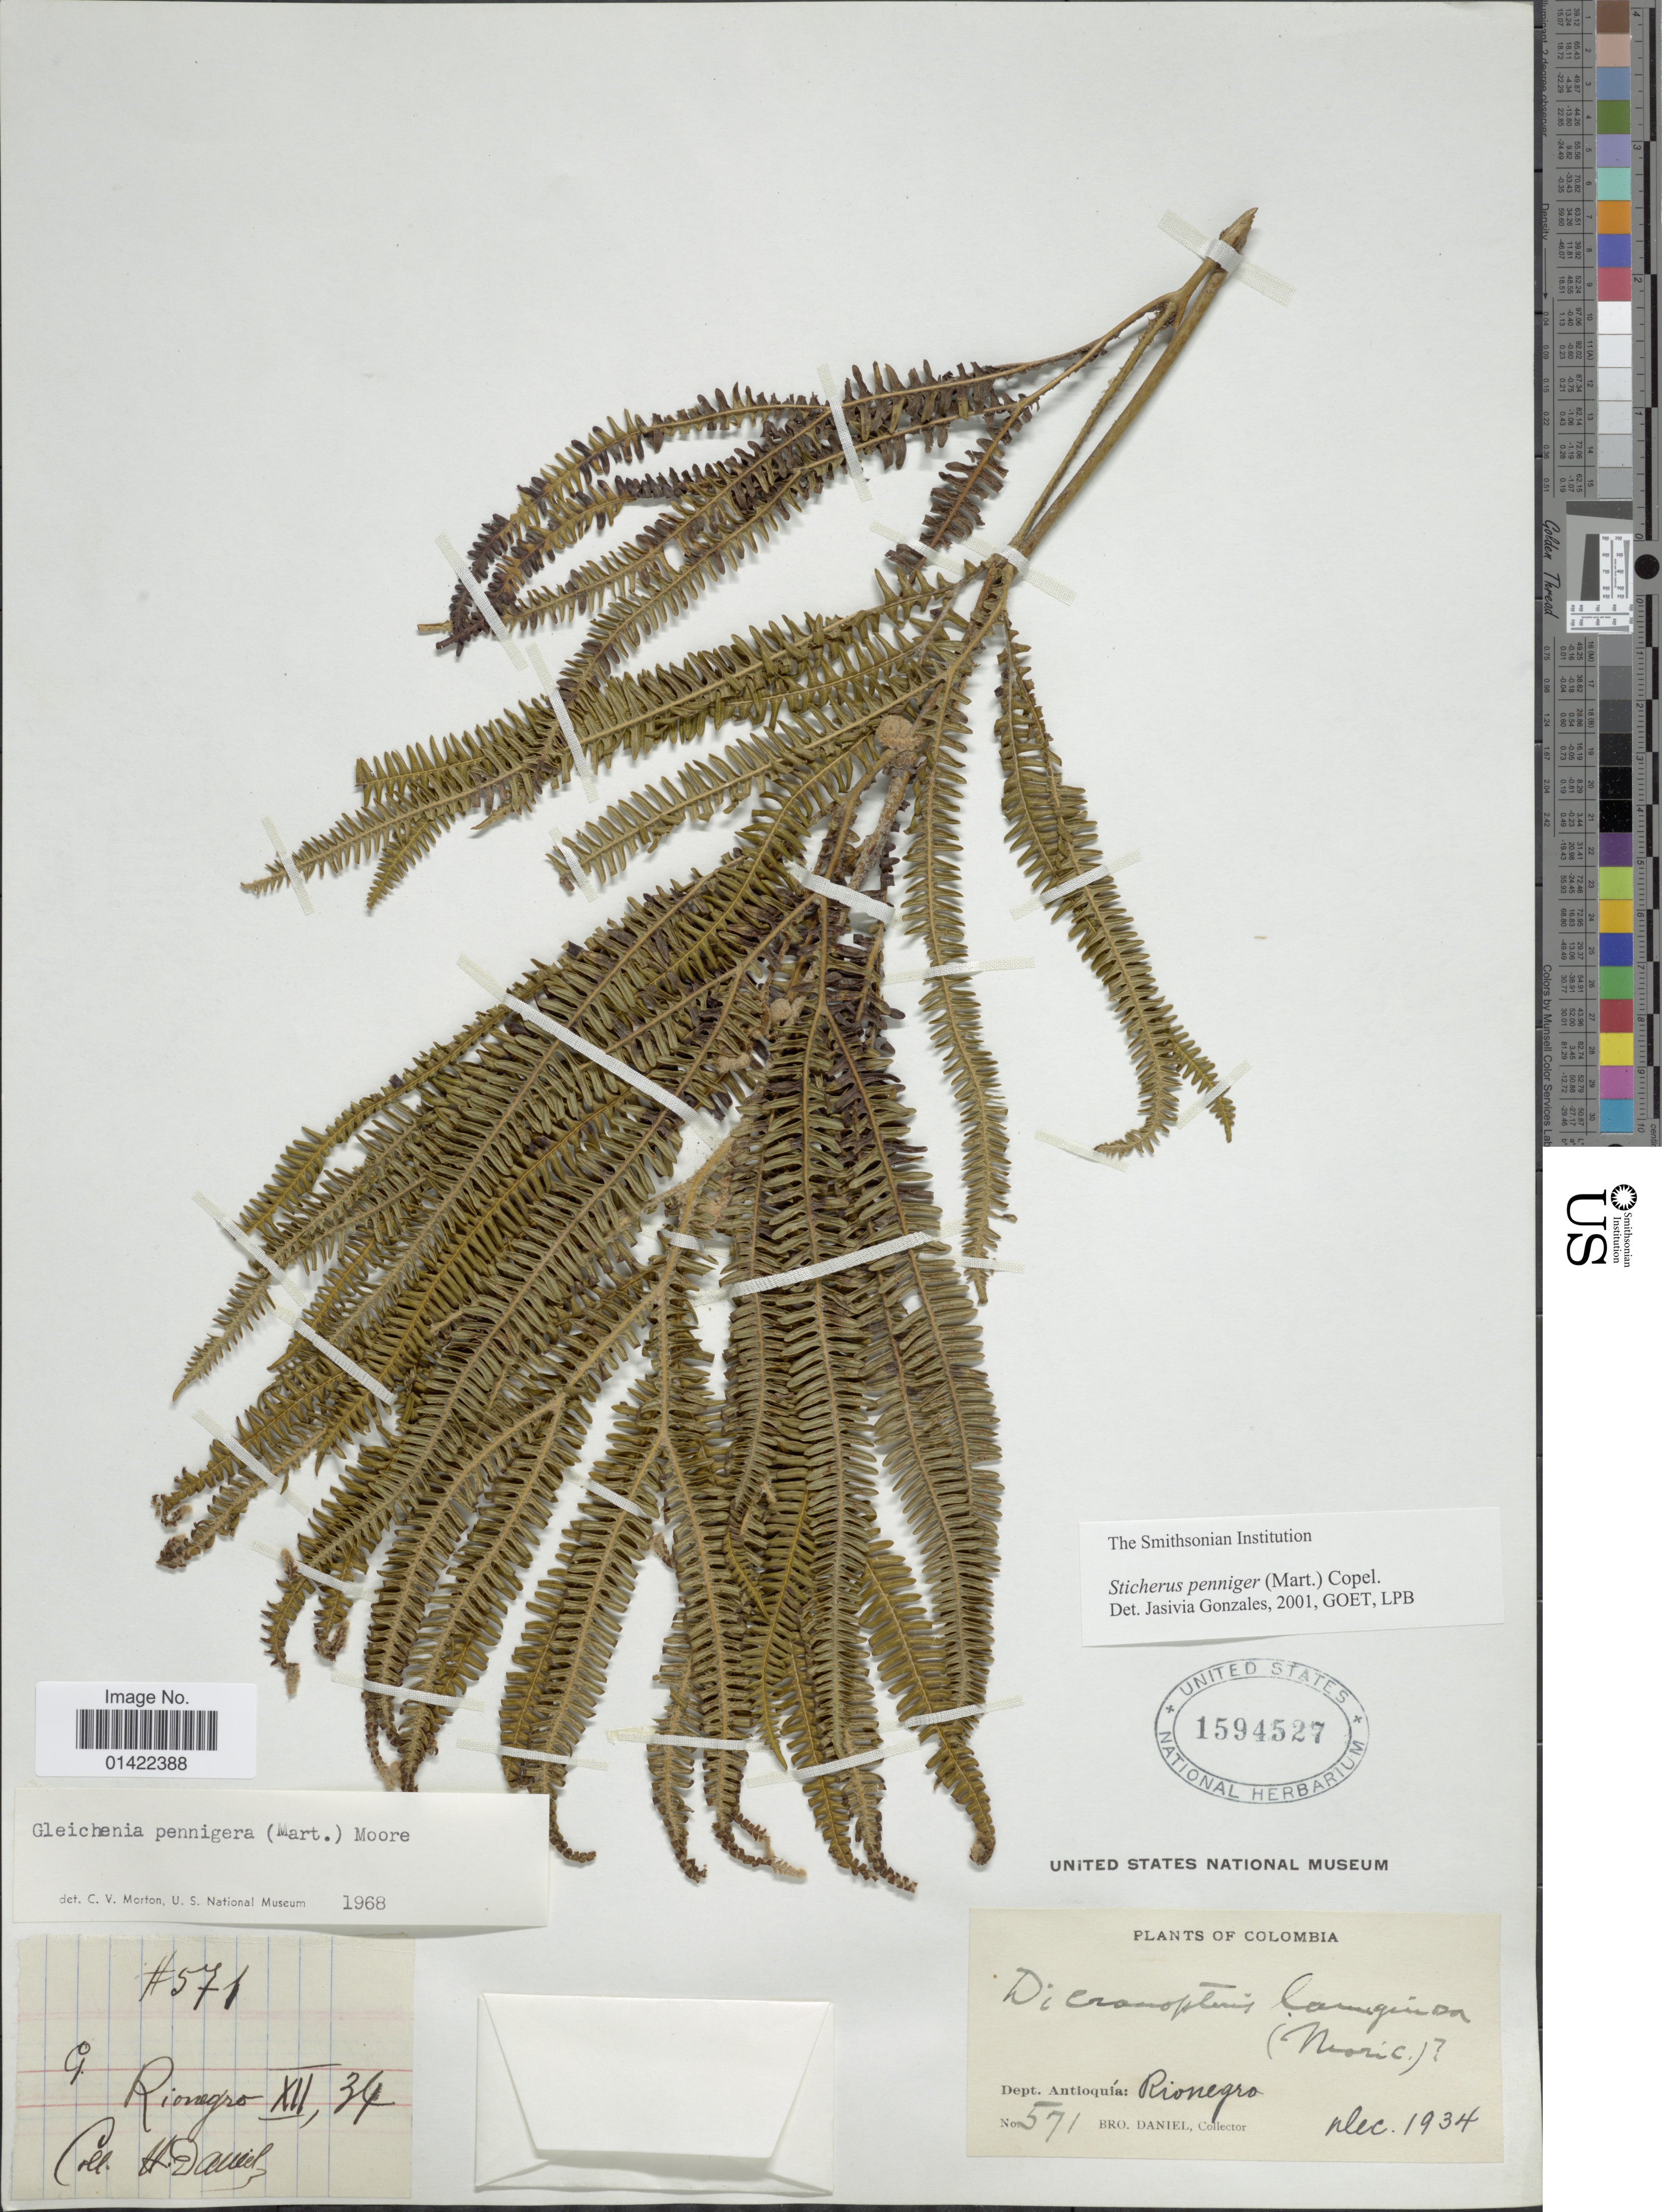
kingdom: Plantae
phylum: Tracheophyta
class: Polypodiopsida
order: Gleicheniales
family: Gleicheniaceae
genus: Sticherus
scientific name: Sticherus pruinosus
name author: (Mart.) Ching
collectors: Bro. Daniel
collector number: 571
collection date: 1934-12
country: Colombia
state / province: Antioquia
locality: Rionegro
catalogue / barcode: US 1594527